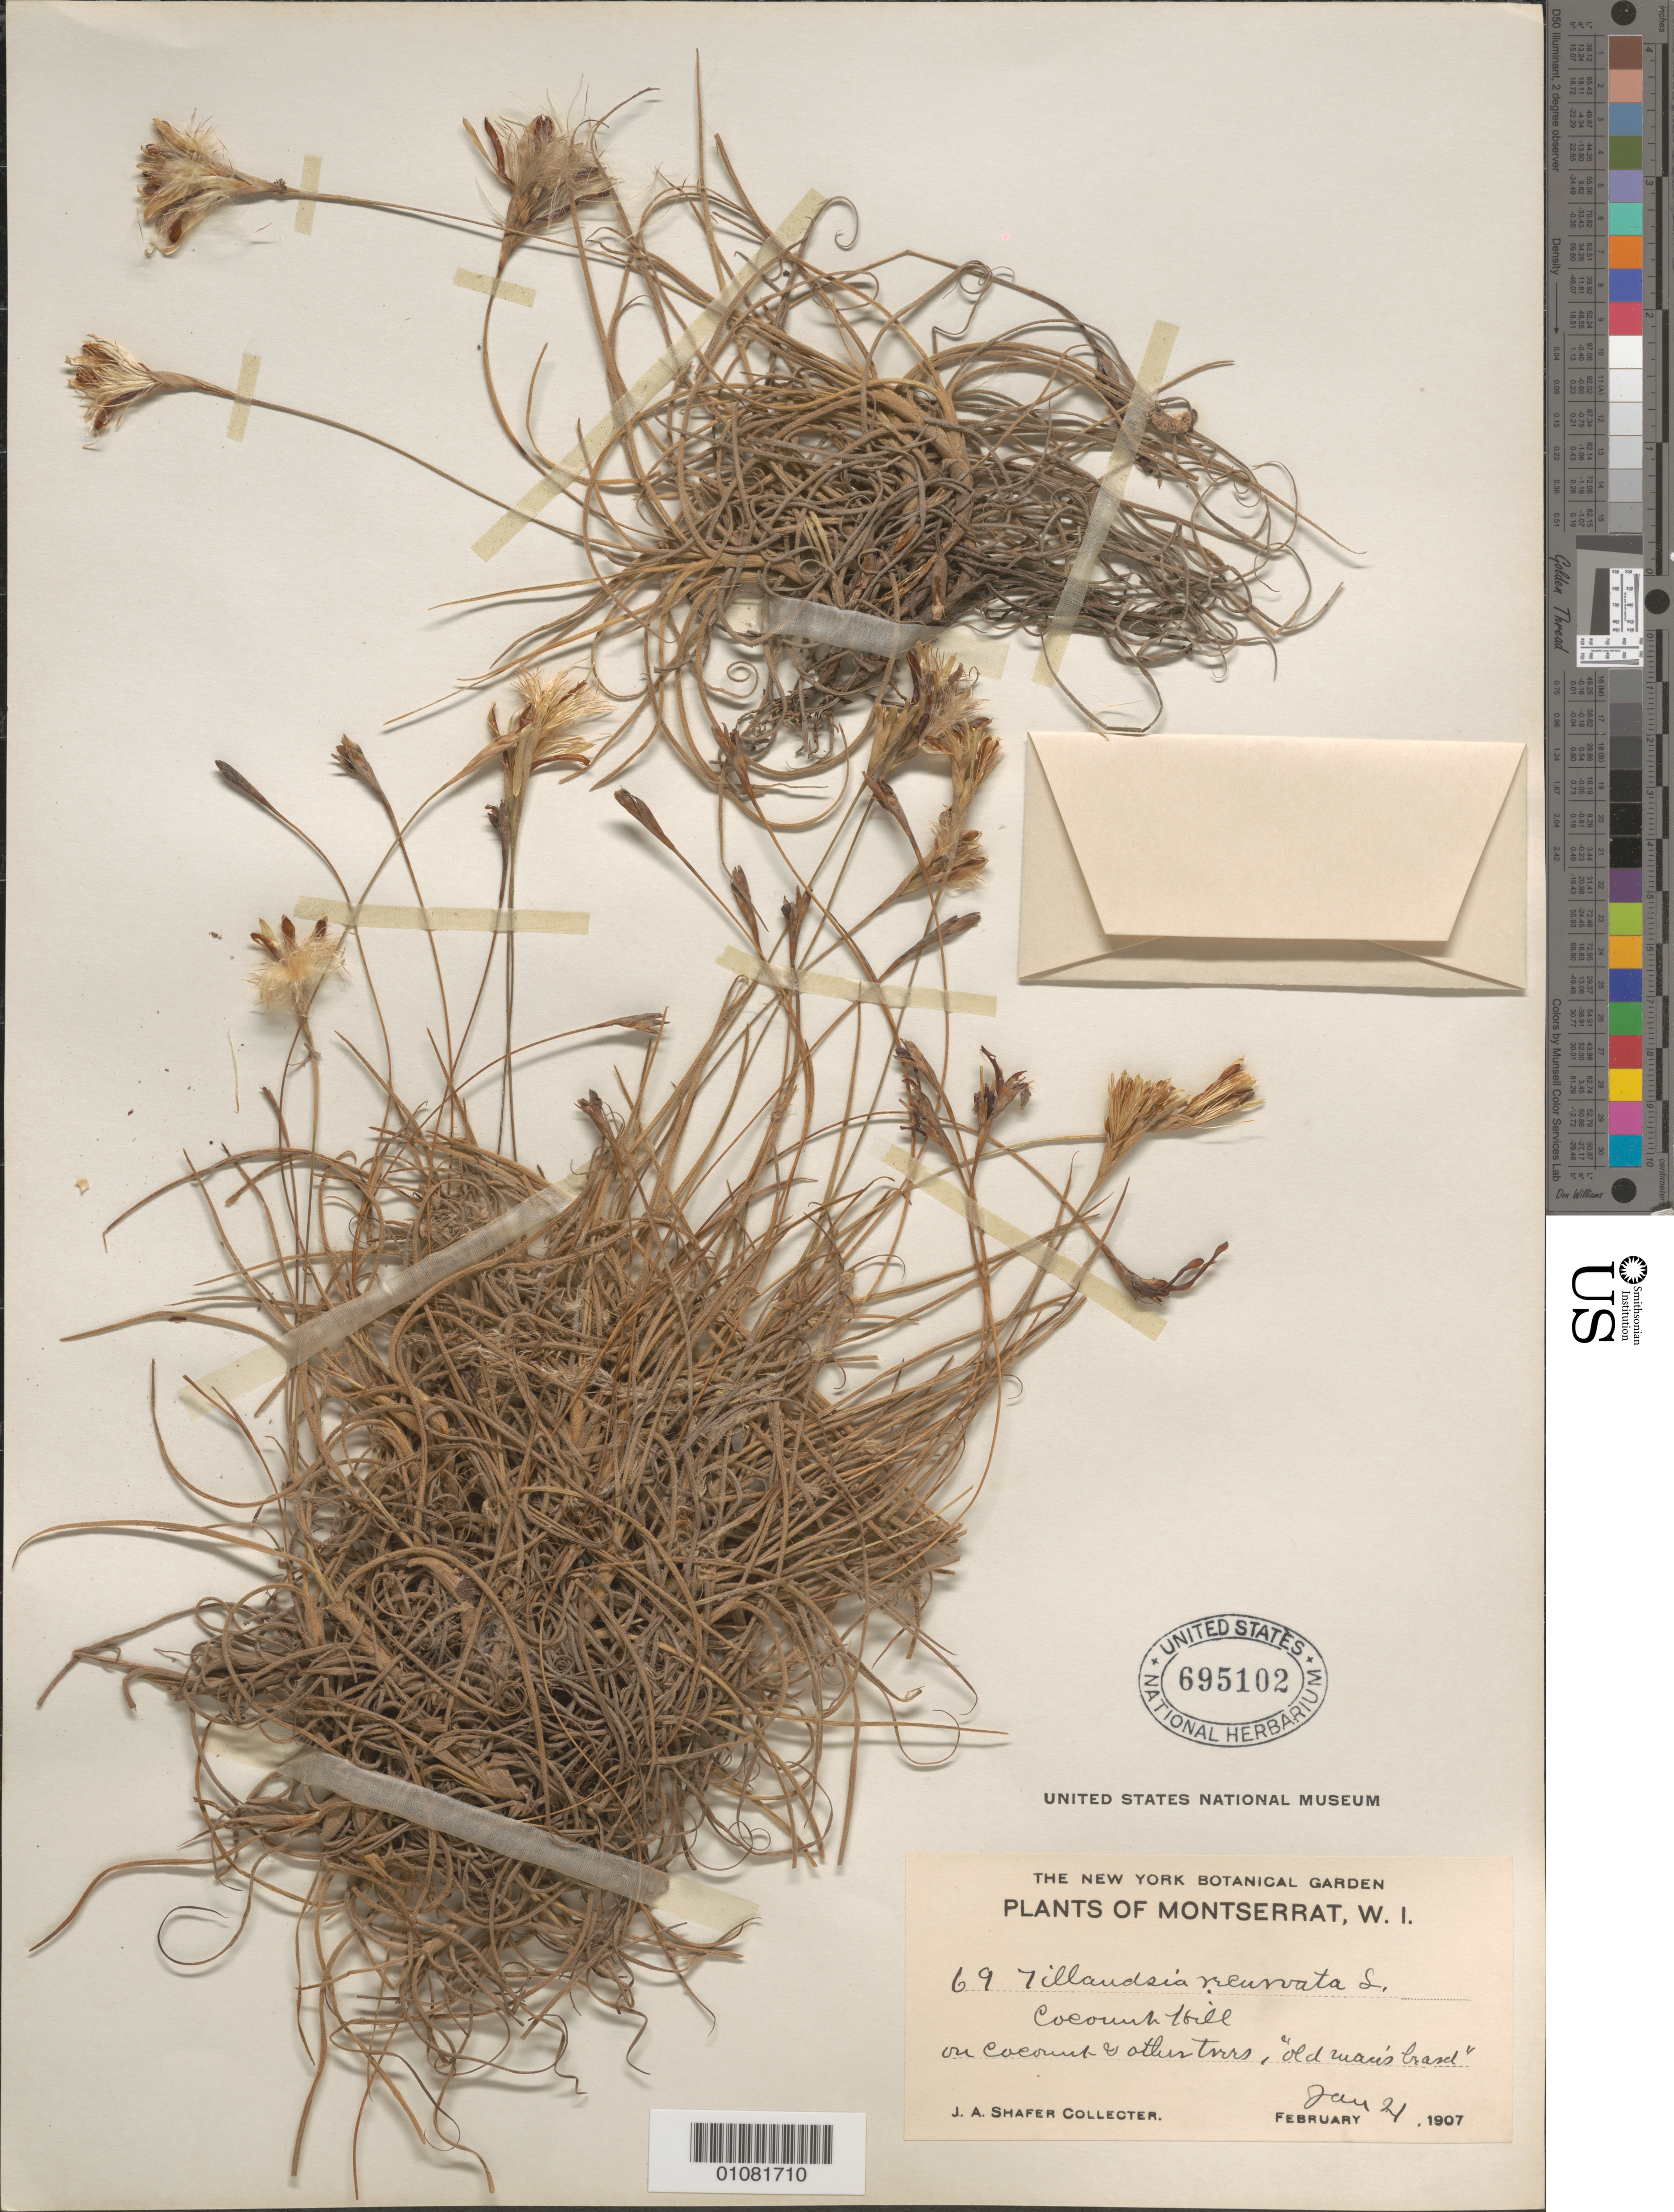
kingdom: Plantae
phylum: Tracheophyta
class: Liliopsida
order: Poales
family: Bromeliaceae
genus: Tillandsia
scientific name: Tillandsia recurvata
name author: L.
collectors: J. A. Shafer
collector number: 69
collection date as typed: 21 Jan 1907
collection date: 1907-01-21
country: Montserrat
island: Montserrat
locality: on coconut and other trees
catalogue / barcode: US 695102